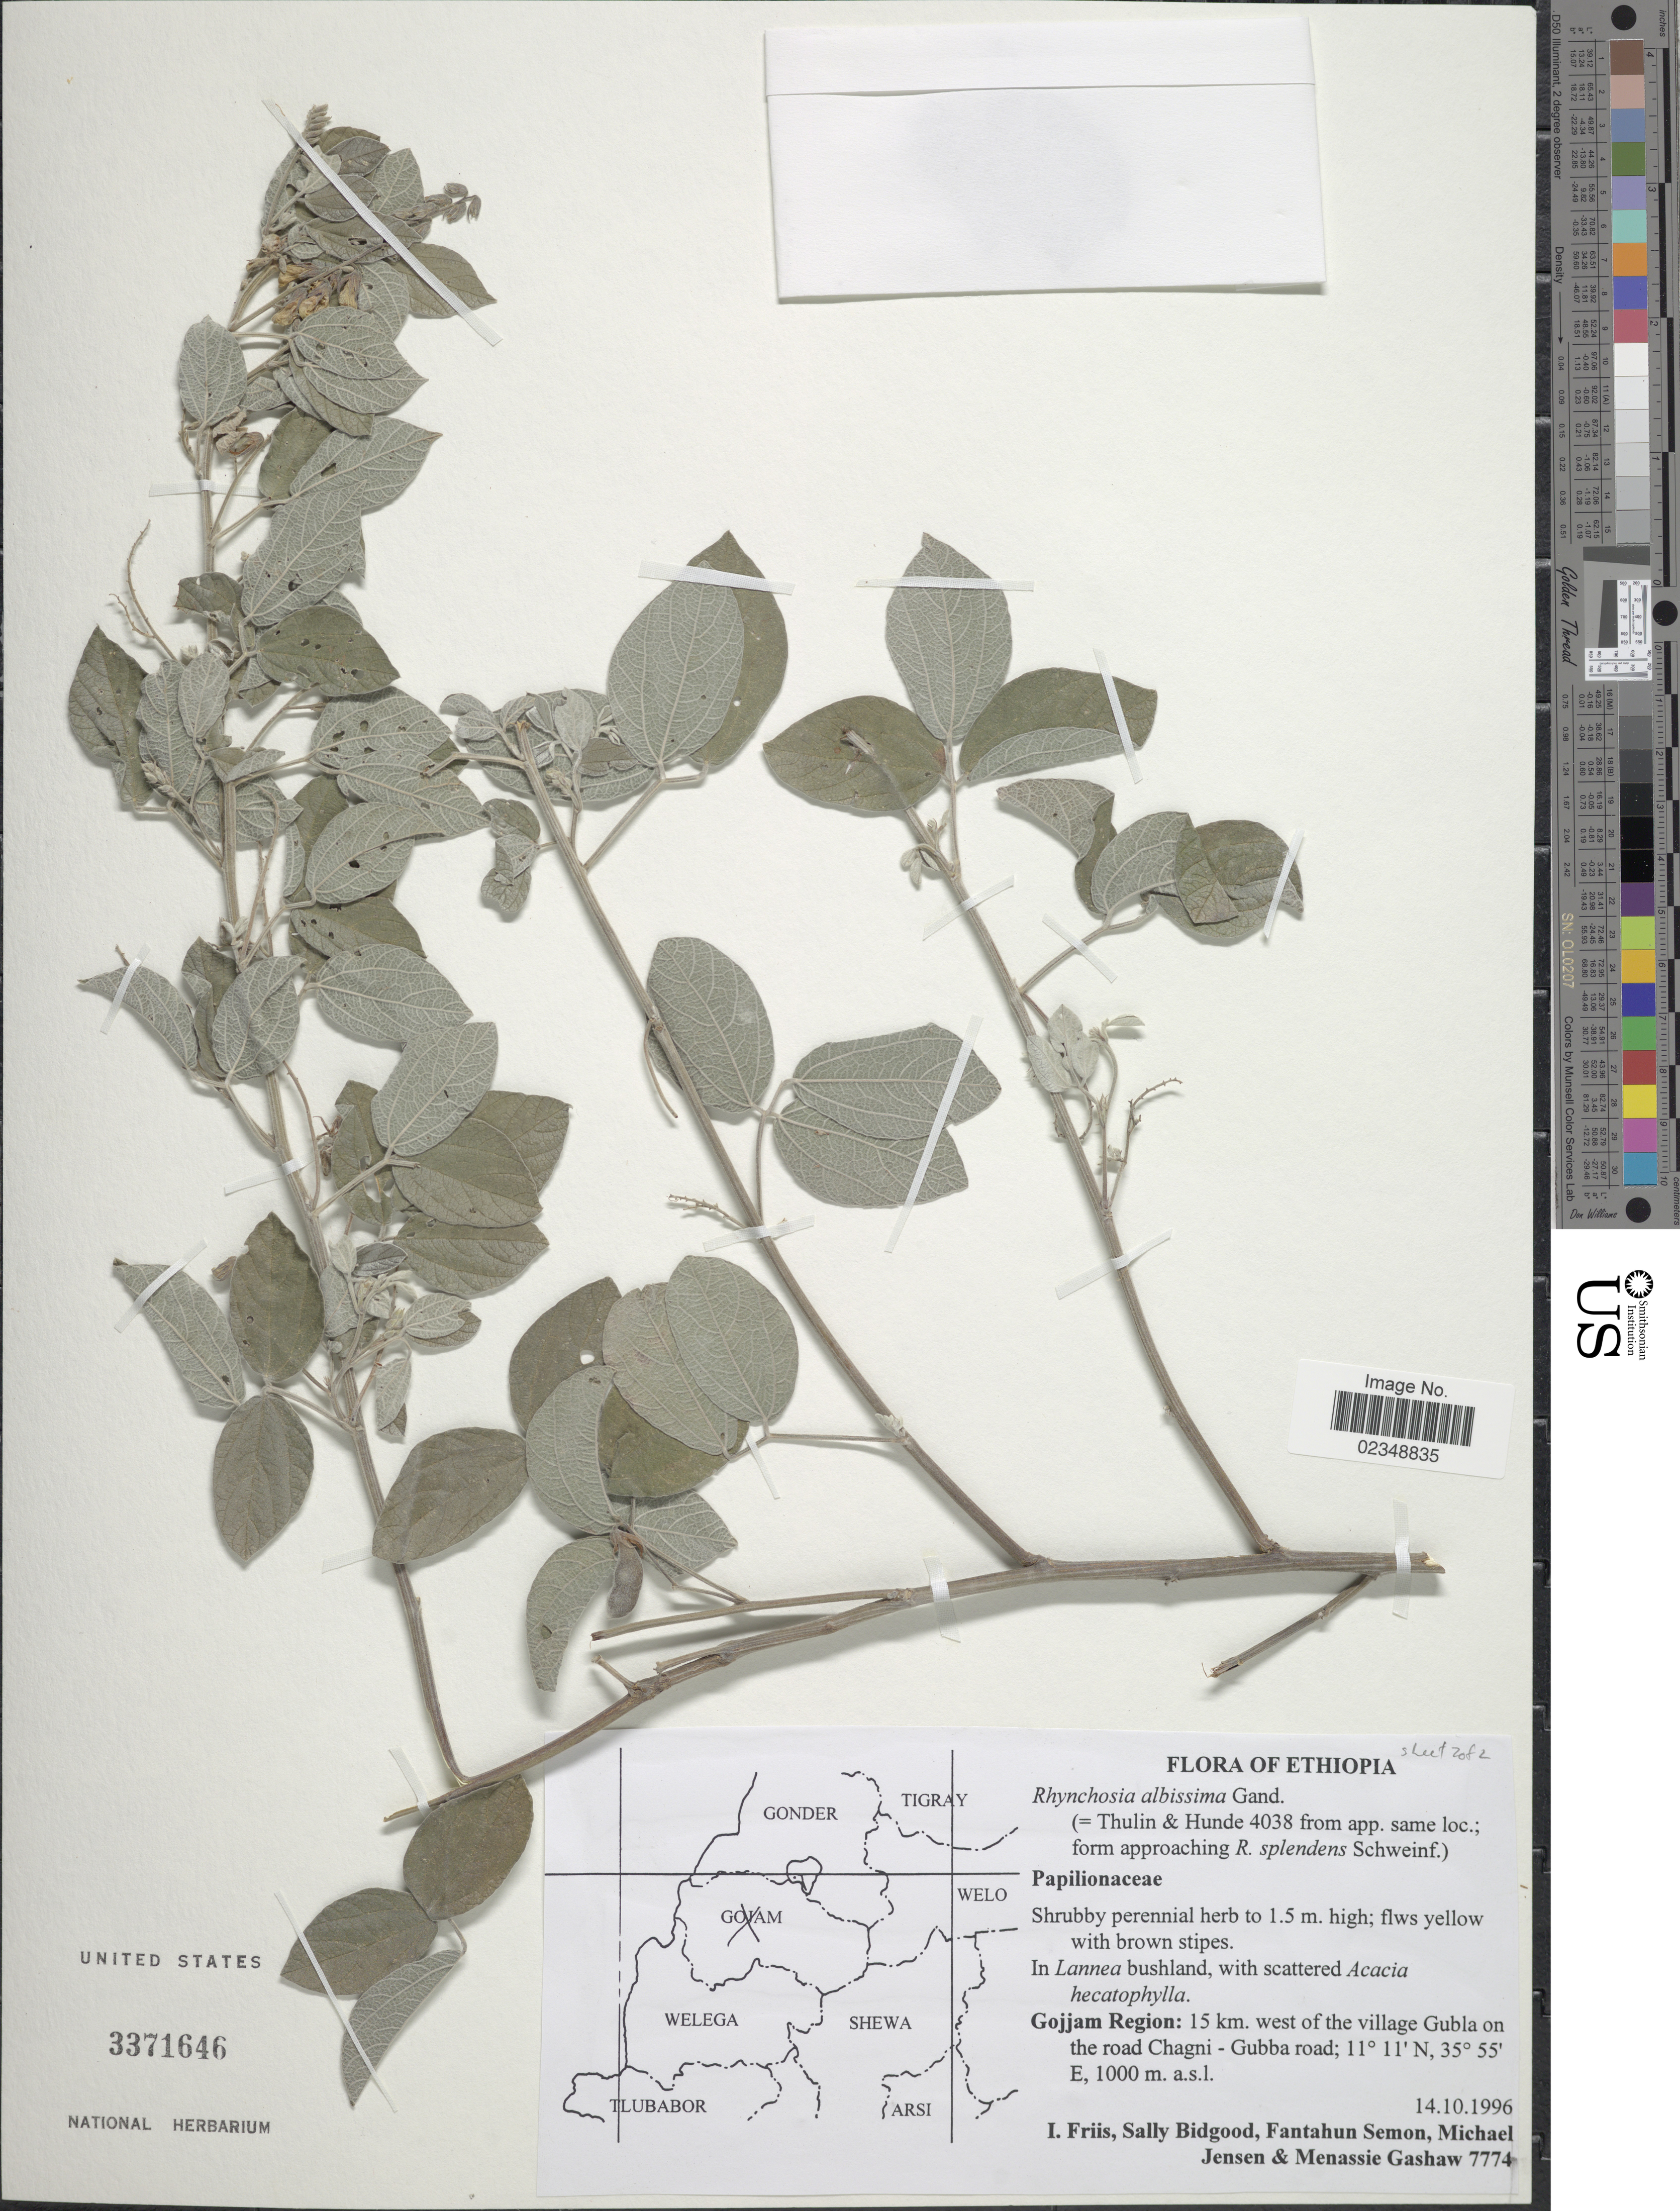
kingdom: Plantae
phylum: Tracheophyta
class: Magnoliopsida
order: Fabales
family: Fabaceae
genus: Rhynchosia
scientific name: Rhynchosia albomarginata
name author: Chiov.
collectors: I. Friis, S. Bidgood, F. Semon, M. Jensen & M. Gashaw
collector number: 7774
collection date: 1996-10-14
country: Ethiopia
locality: Gojjam Region: 15 km. west of the village Gubla on the road Chagni - Gubba road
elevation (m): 1000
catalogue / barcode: US 3371646